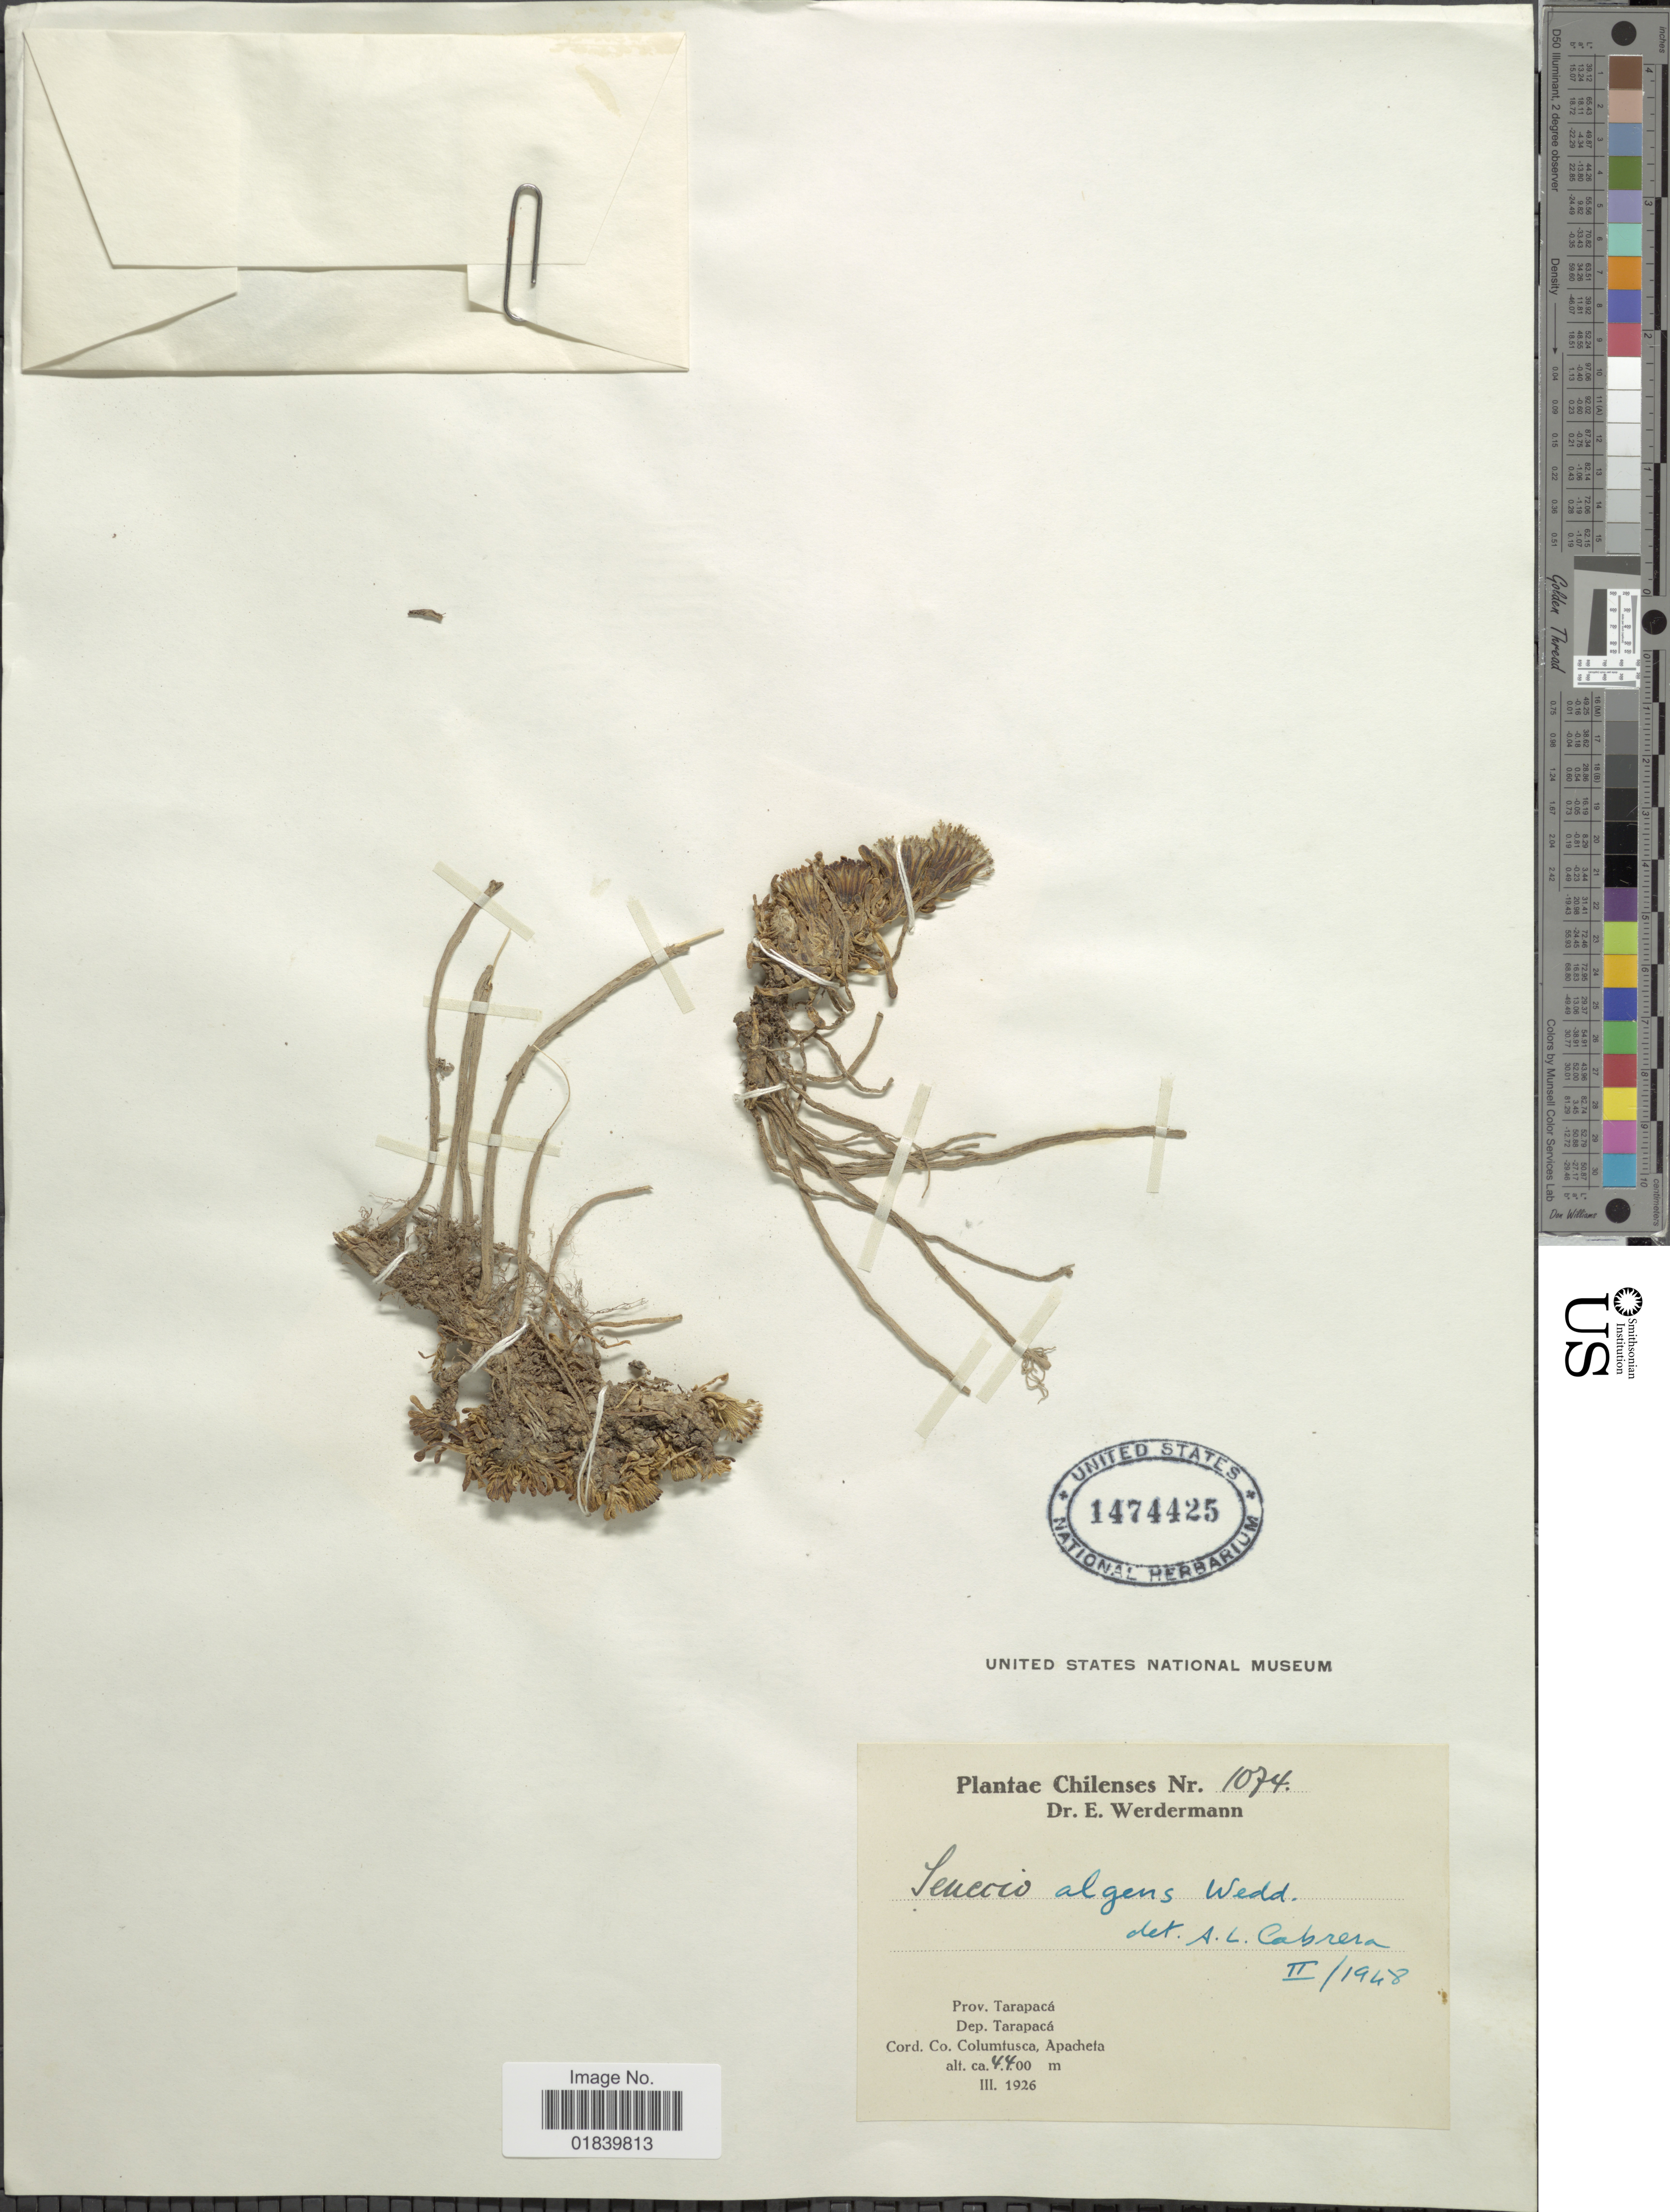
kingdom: Plantae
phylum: Tracheophyta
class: Magnoliopsida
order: Asterales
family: Asteraceae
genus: Senecio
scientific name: Senecio gamolepis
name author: Cabrera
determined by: Calvo, Joel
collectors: E. Werdermann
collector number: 1074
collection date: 1926-03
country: Chile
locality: Prov. Tarapaca, Dep. Tarapaca. Cord. Co. Columtusca. Apacheta.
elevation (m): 4400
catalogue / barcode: US 1474425